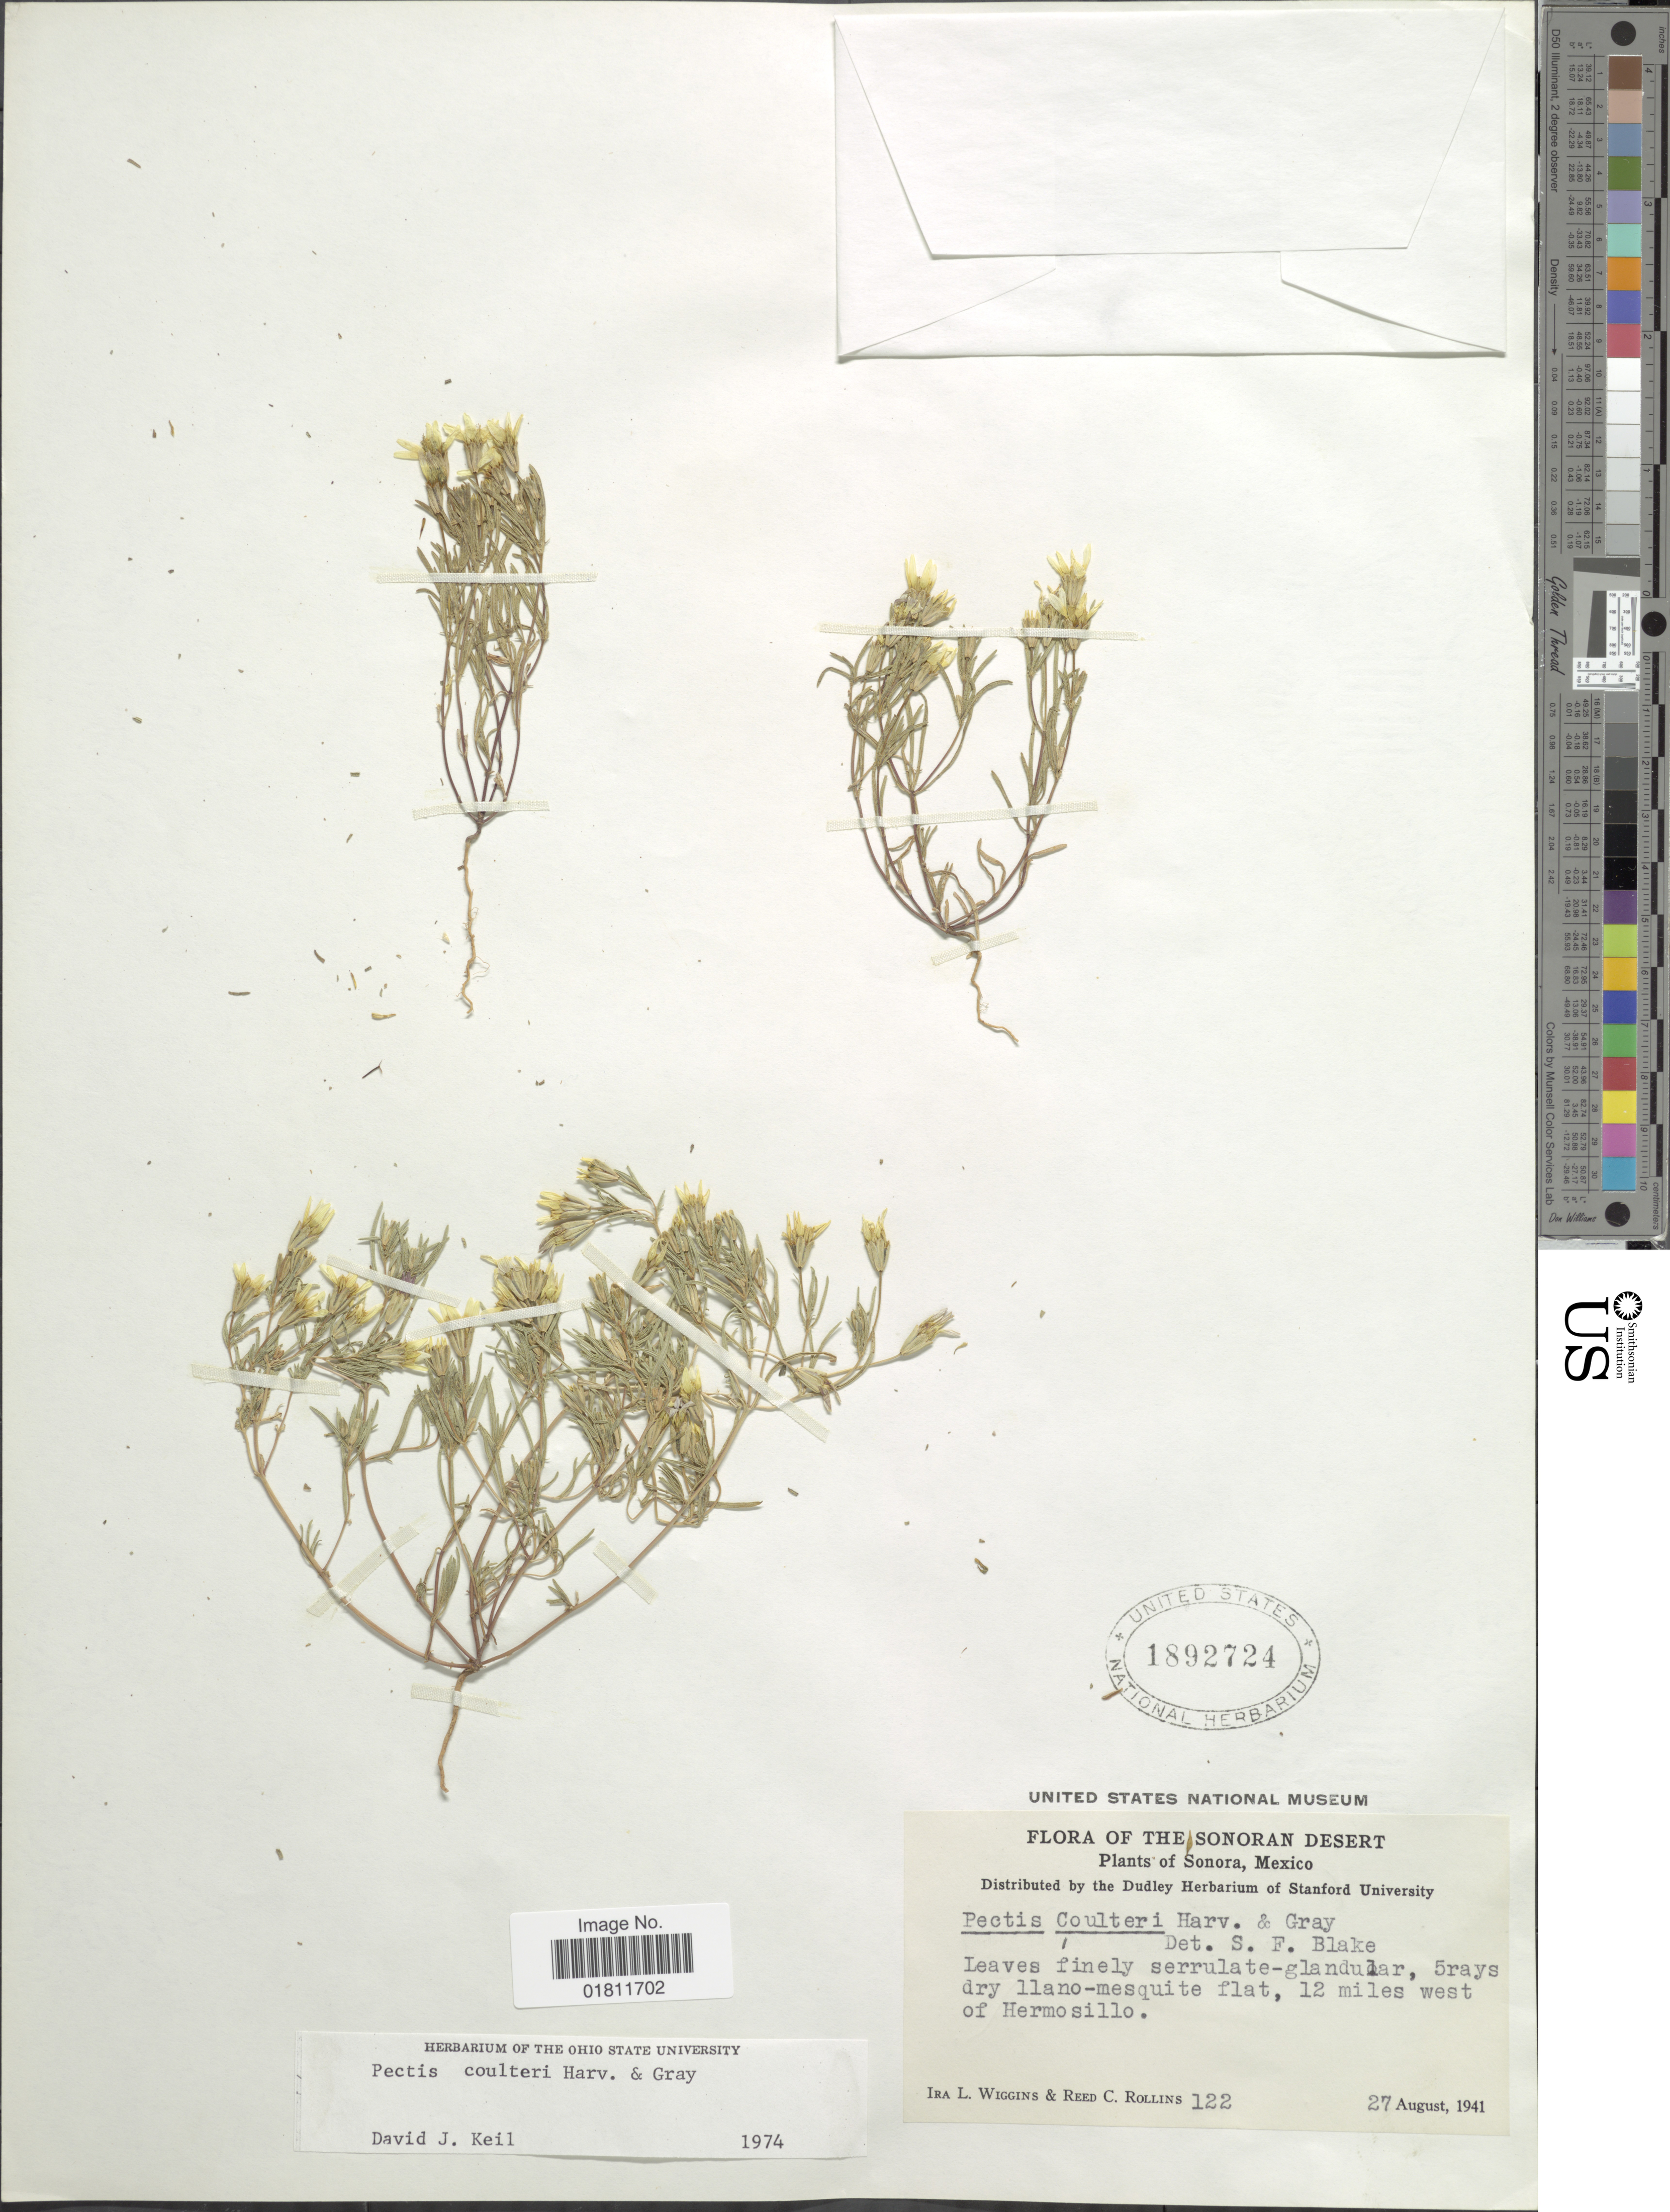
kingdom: Plantae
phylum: Tracheophyta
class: Magnoliopsida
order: Asterales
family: Asteraceae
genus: Pectis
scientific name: Pectis coulteri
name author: Harv. & A. Gray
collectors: I. L. Wiggins & R. C. Rollins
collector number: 122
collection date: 1941-08-27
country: Mexico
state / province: Sonora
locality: Sonoran Desert, Sonora Mexico. 12 miles west of Hermosillo.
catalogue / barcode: US 1892724